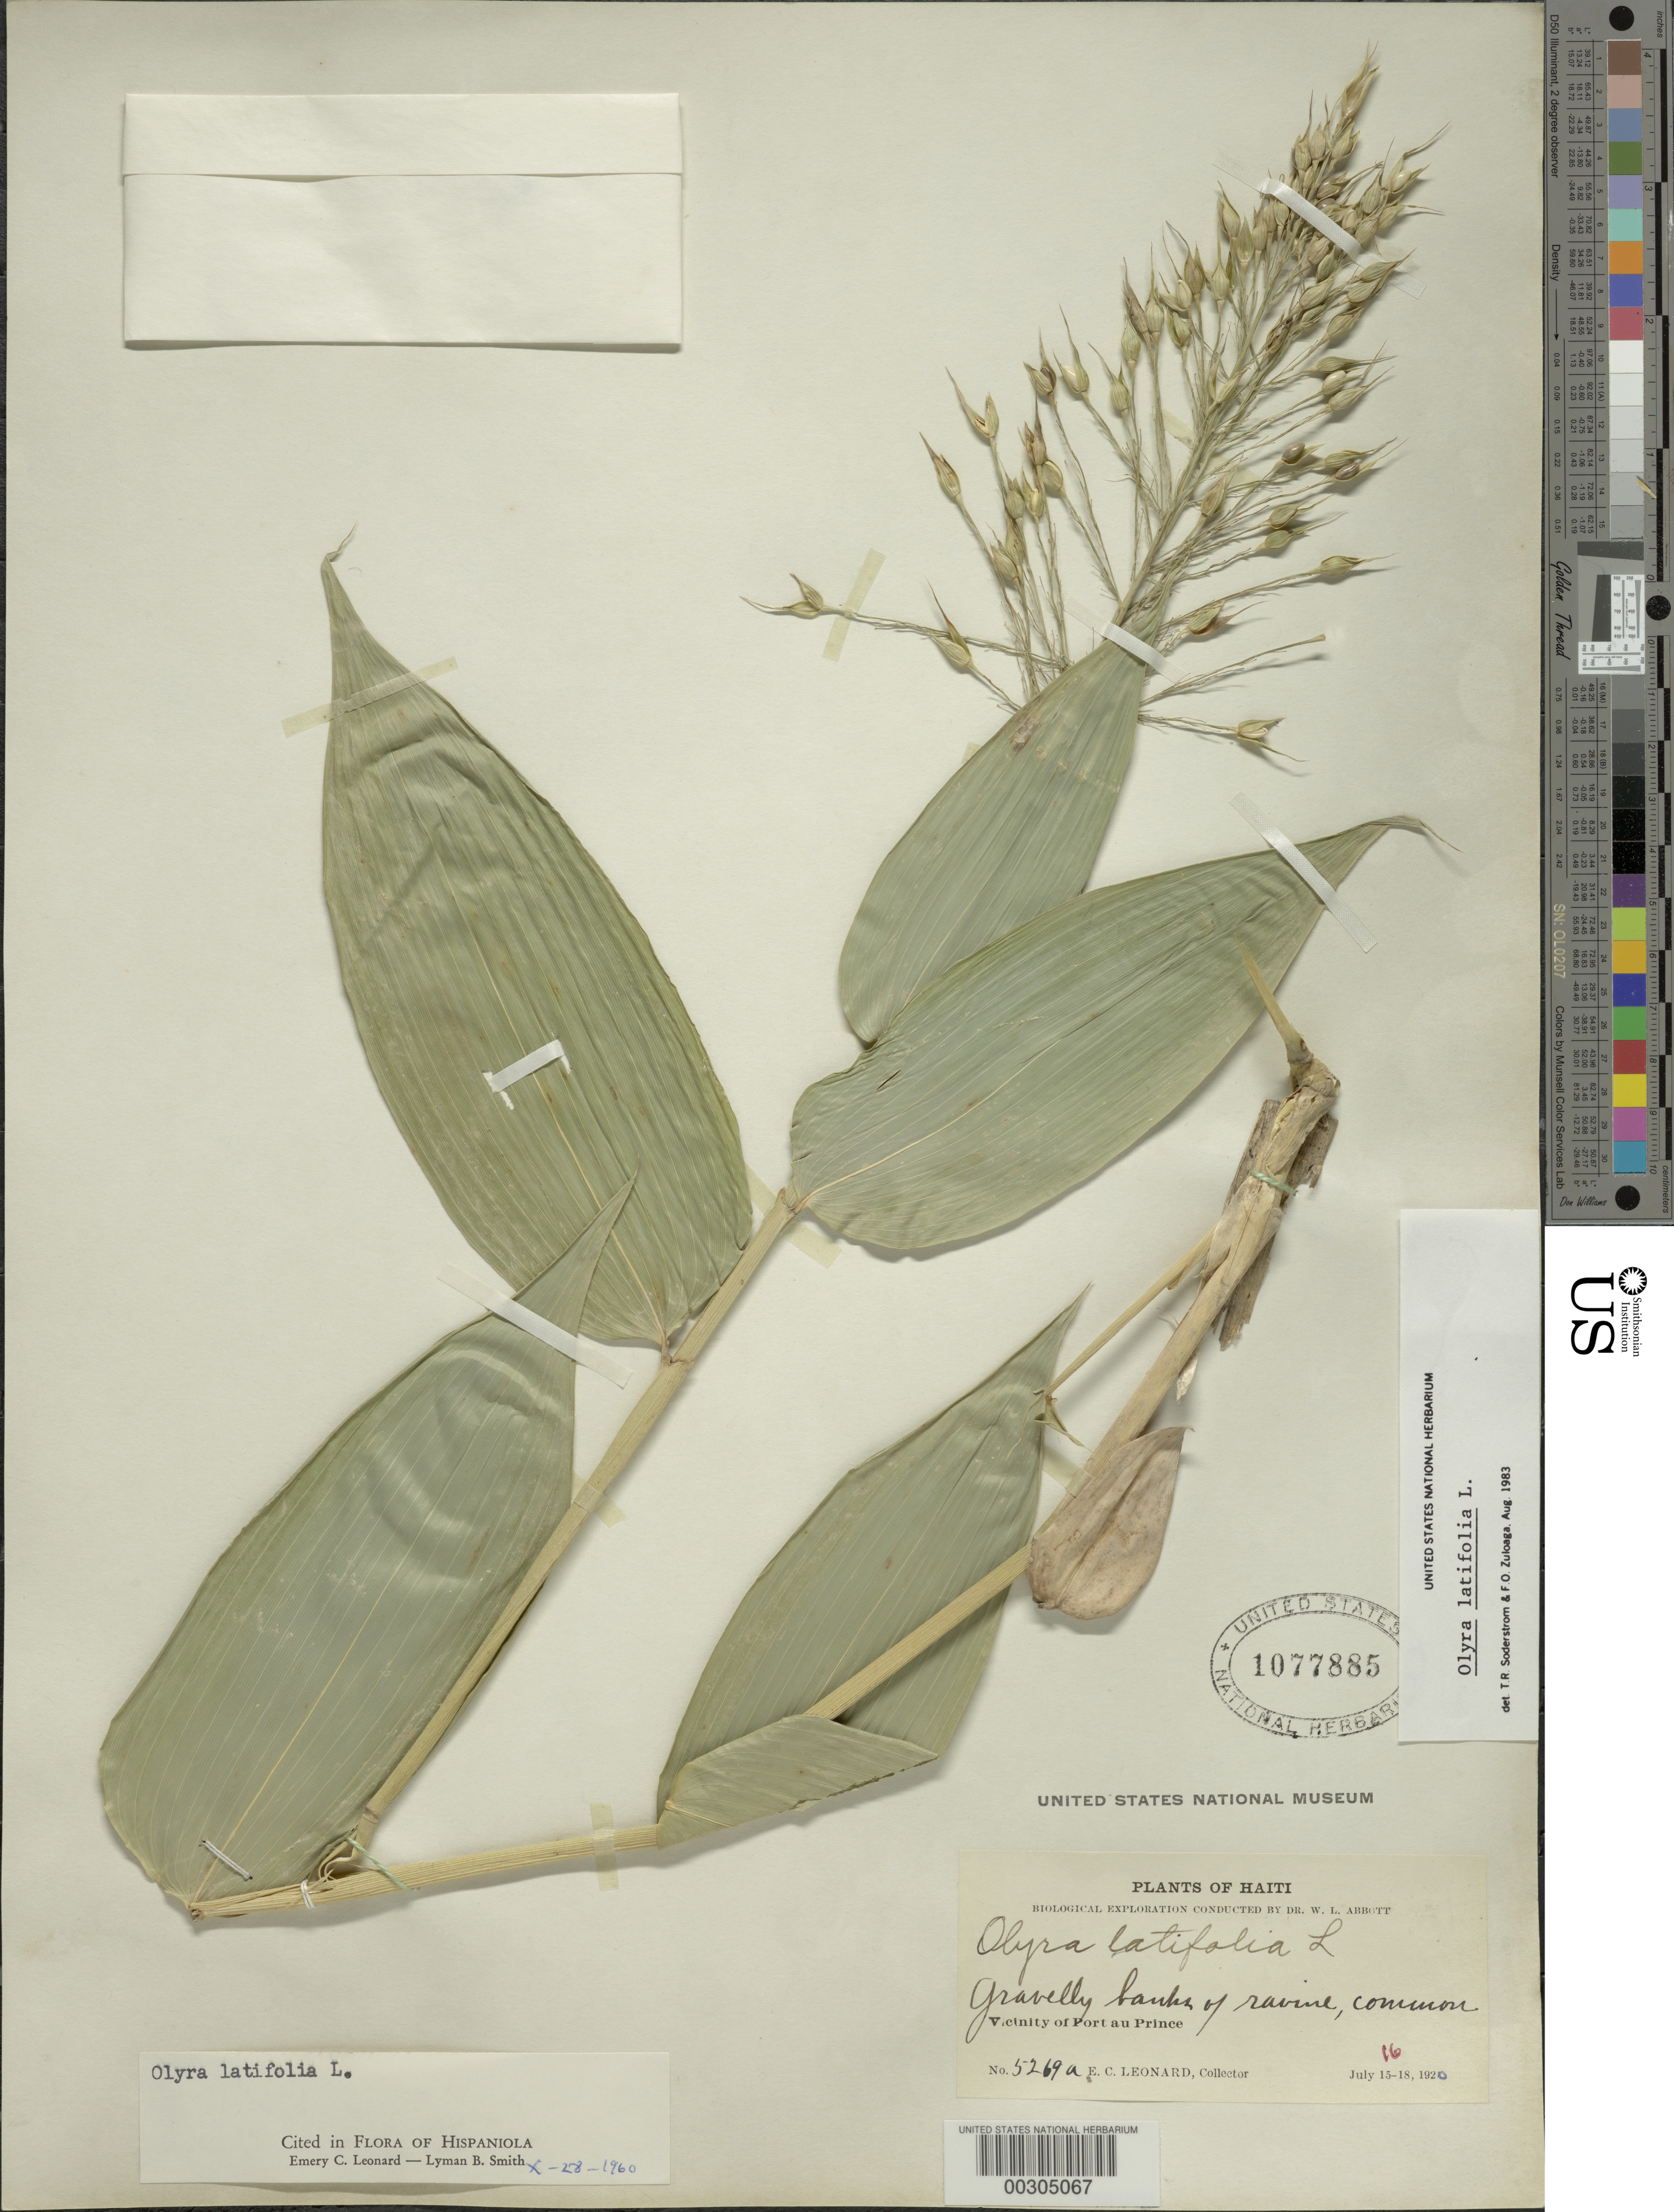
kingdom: Plantae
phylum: Tracheophyta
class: Liliopsida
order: Poales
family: Poaceae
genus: Olyra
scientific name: Olyra latifolia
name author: L.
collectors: E. C. Leonard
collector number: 5269a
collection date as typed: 16 Jul 1920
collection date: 1920-07-16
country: Haiti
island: Hispaniola Island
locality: Port-au-prince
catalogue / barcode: US 1077885